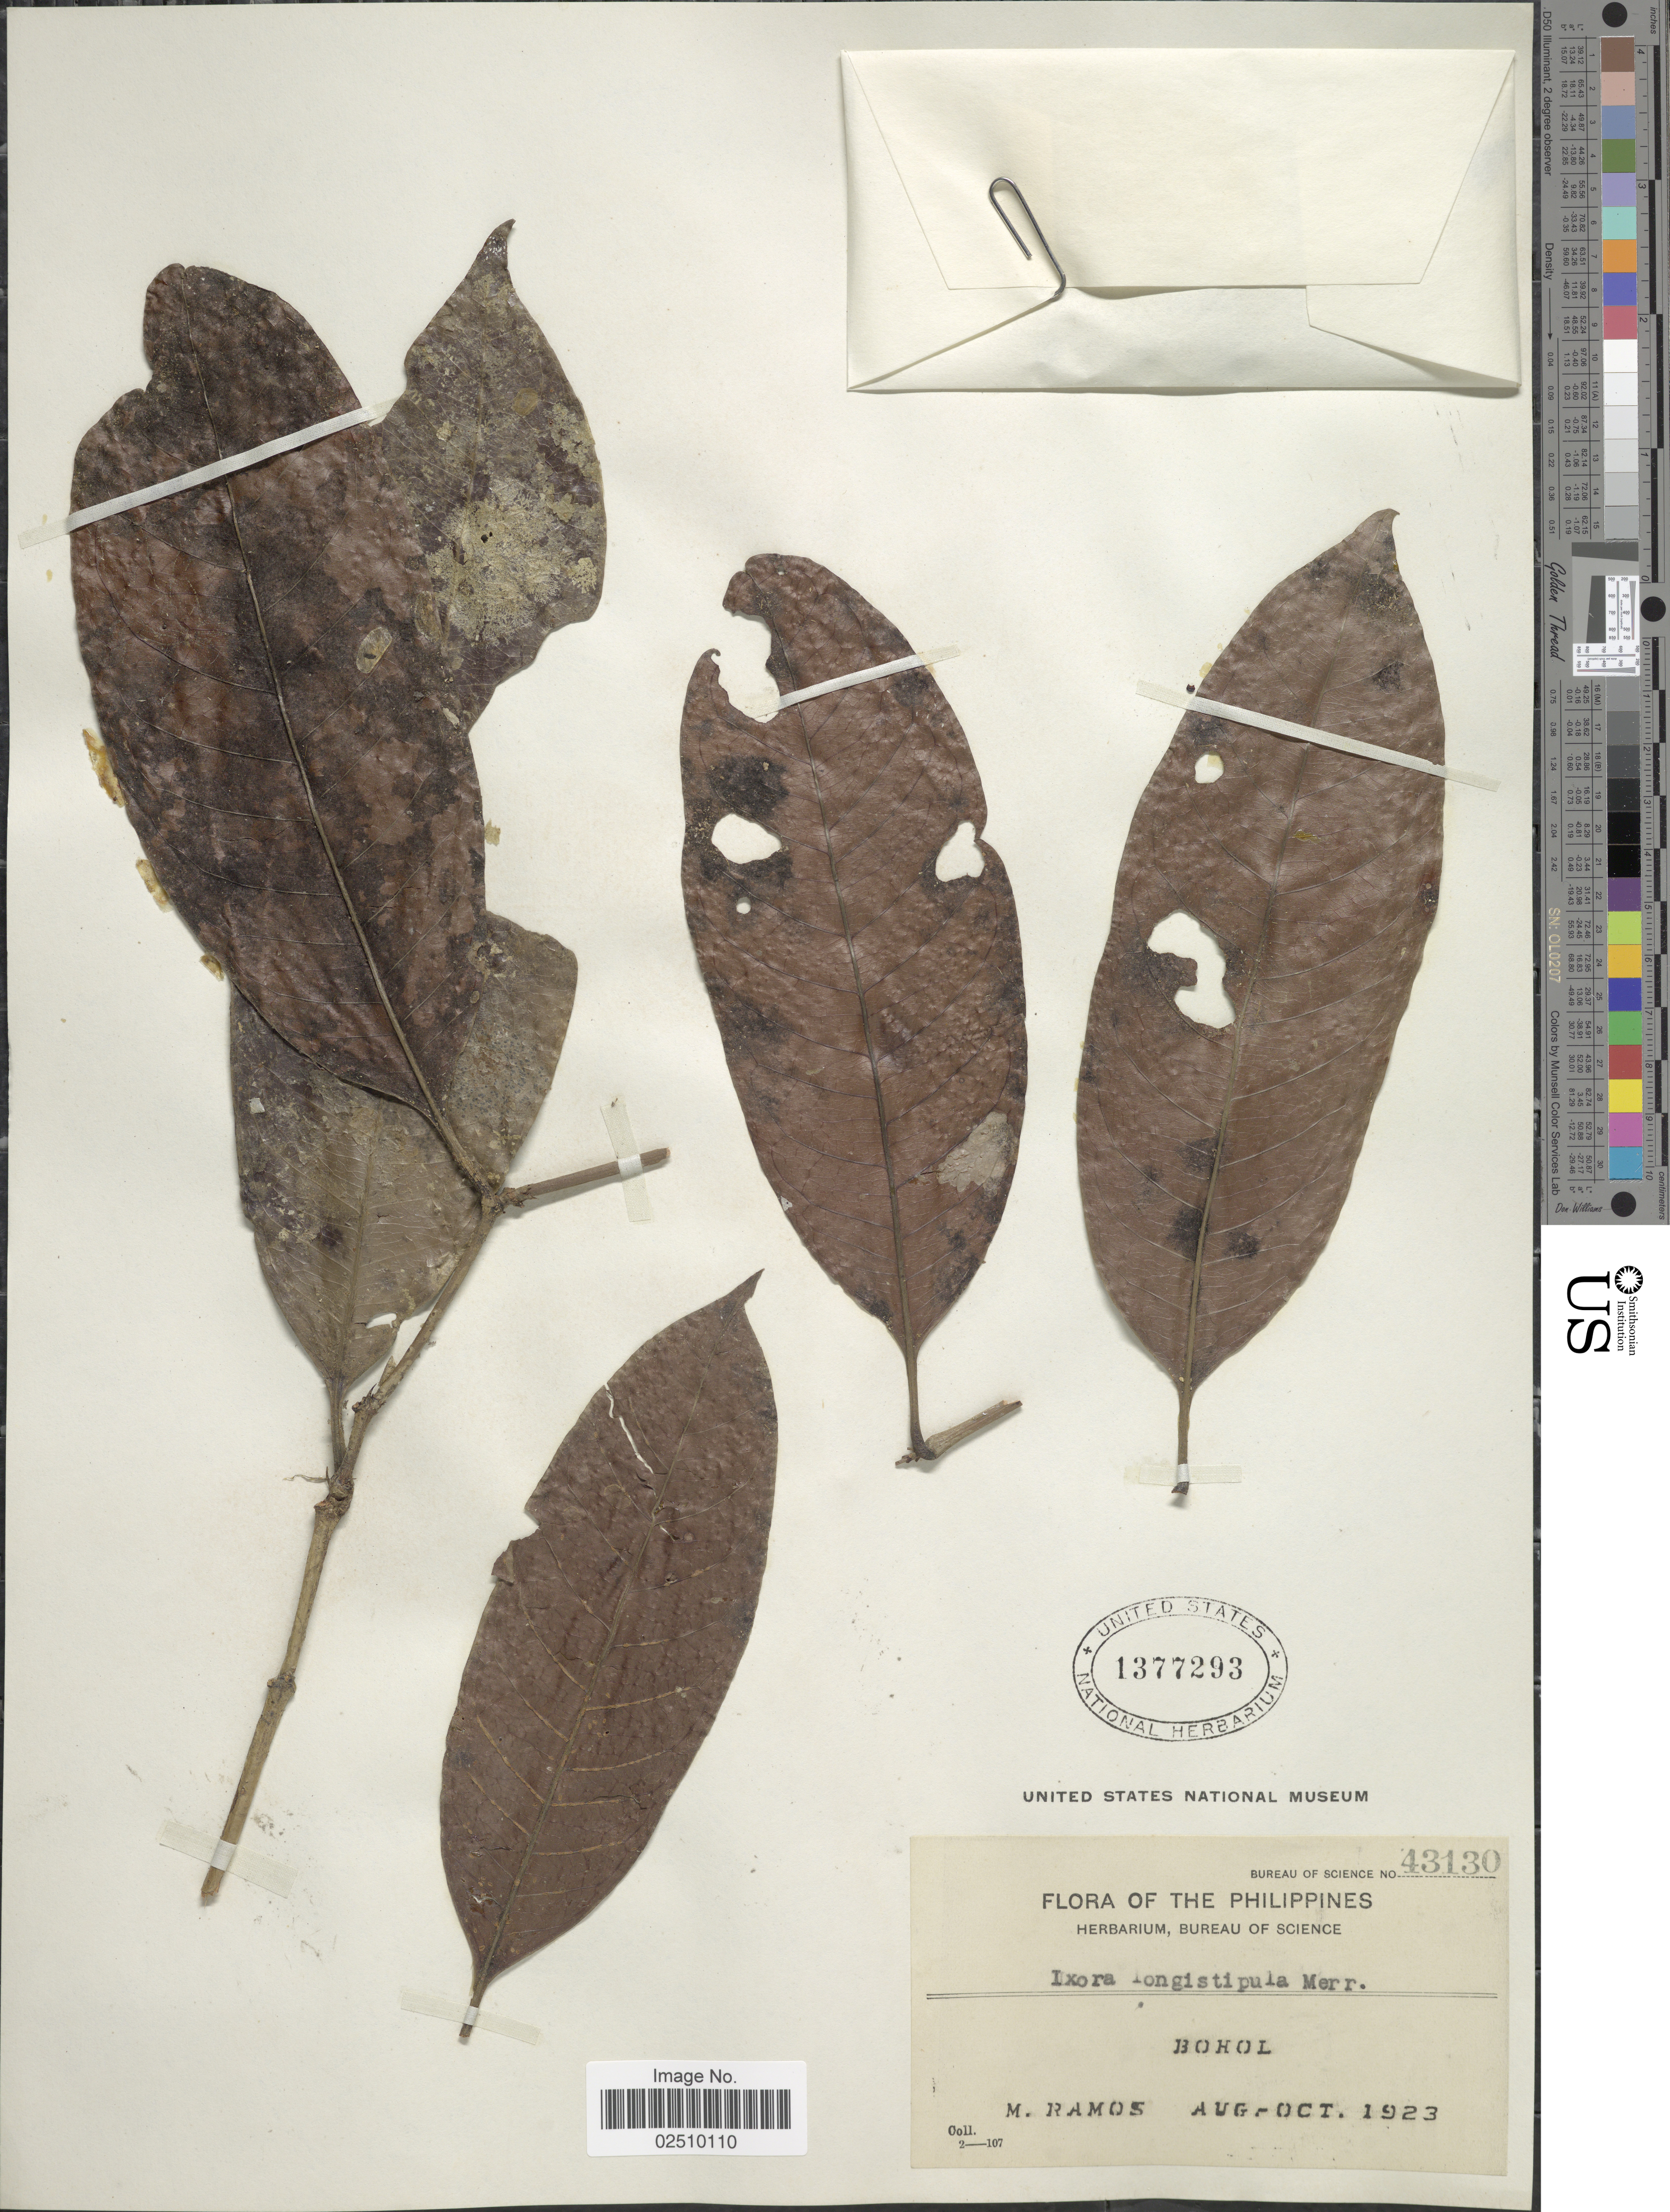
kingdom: Plantae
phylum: Tracheophyta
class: Magnoliopsida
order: Gentianales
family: Rubiaceae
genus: Ixora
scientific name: Ixora longistipula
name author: Merr.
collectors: M. Ramos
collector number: Bureau of Science 43130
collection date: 1923-08/1923-10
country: Philippines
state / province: Central Visayas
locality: Bohol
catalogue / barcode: US 1377293